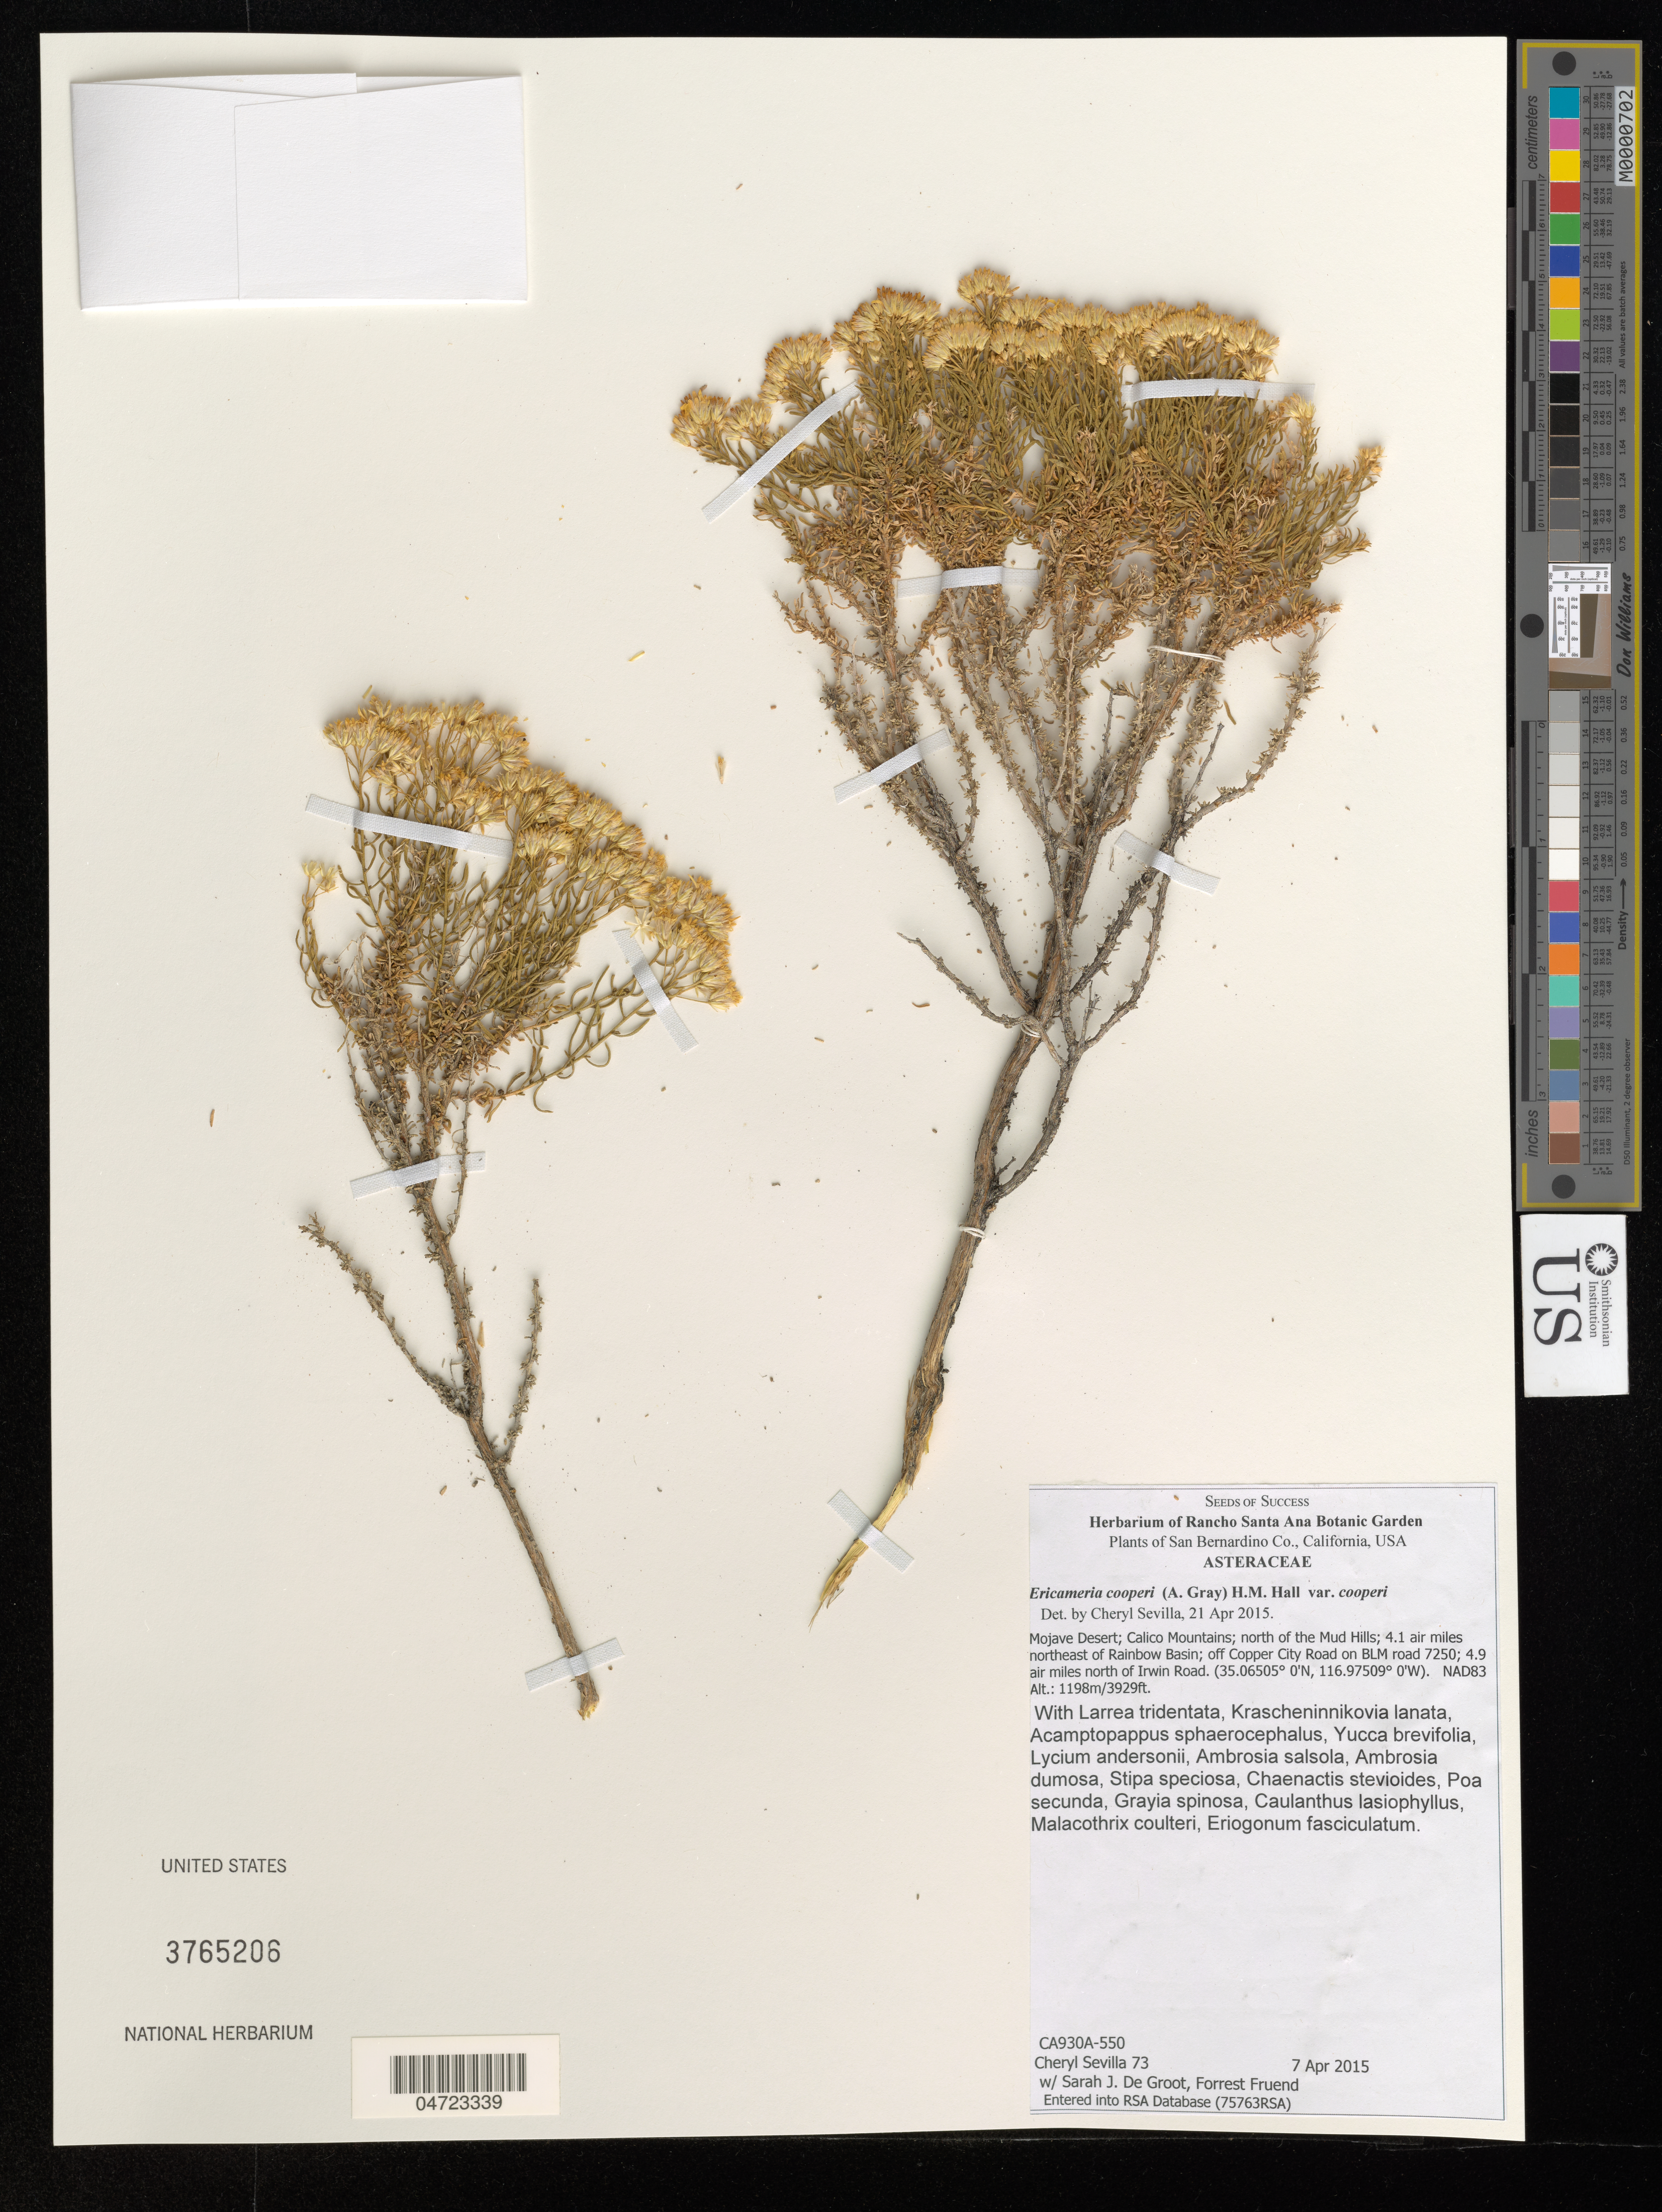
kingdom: Plantae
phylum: Tracheophyta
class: Magnoliopsida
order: Asterales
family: Asteraceae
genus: Ericameria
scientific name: Ericameria cooperi var. cooperi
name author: (A. Gray) Hall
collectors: C. Sevilla, S. De Groot & F. Fruend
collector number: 73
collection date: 2015-04-07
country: United States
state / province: California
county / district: San Bernardino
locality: San Bernardino Co. Mojave Desert; Calico Mountains; north of the Mud Hills; 4.1 air miles northeast of Rainbow Basin; off Copper City Road on BLM road 7250; 4.9 air miles north of Irwin Road.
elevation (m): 1198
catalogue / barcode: US 3765206